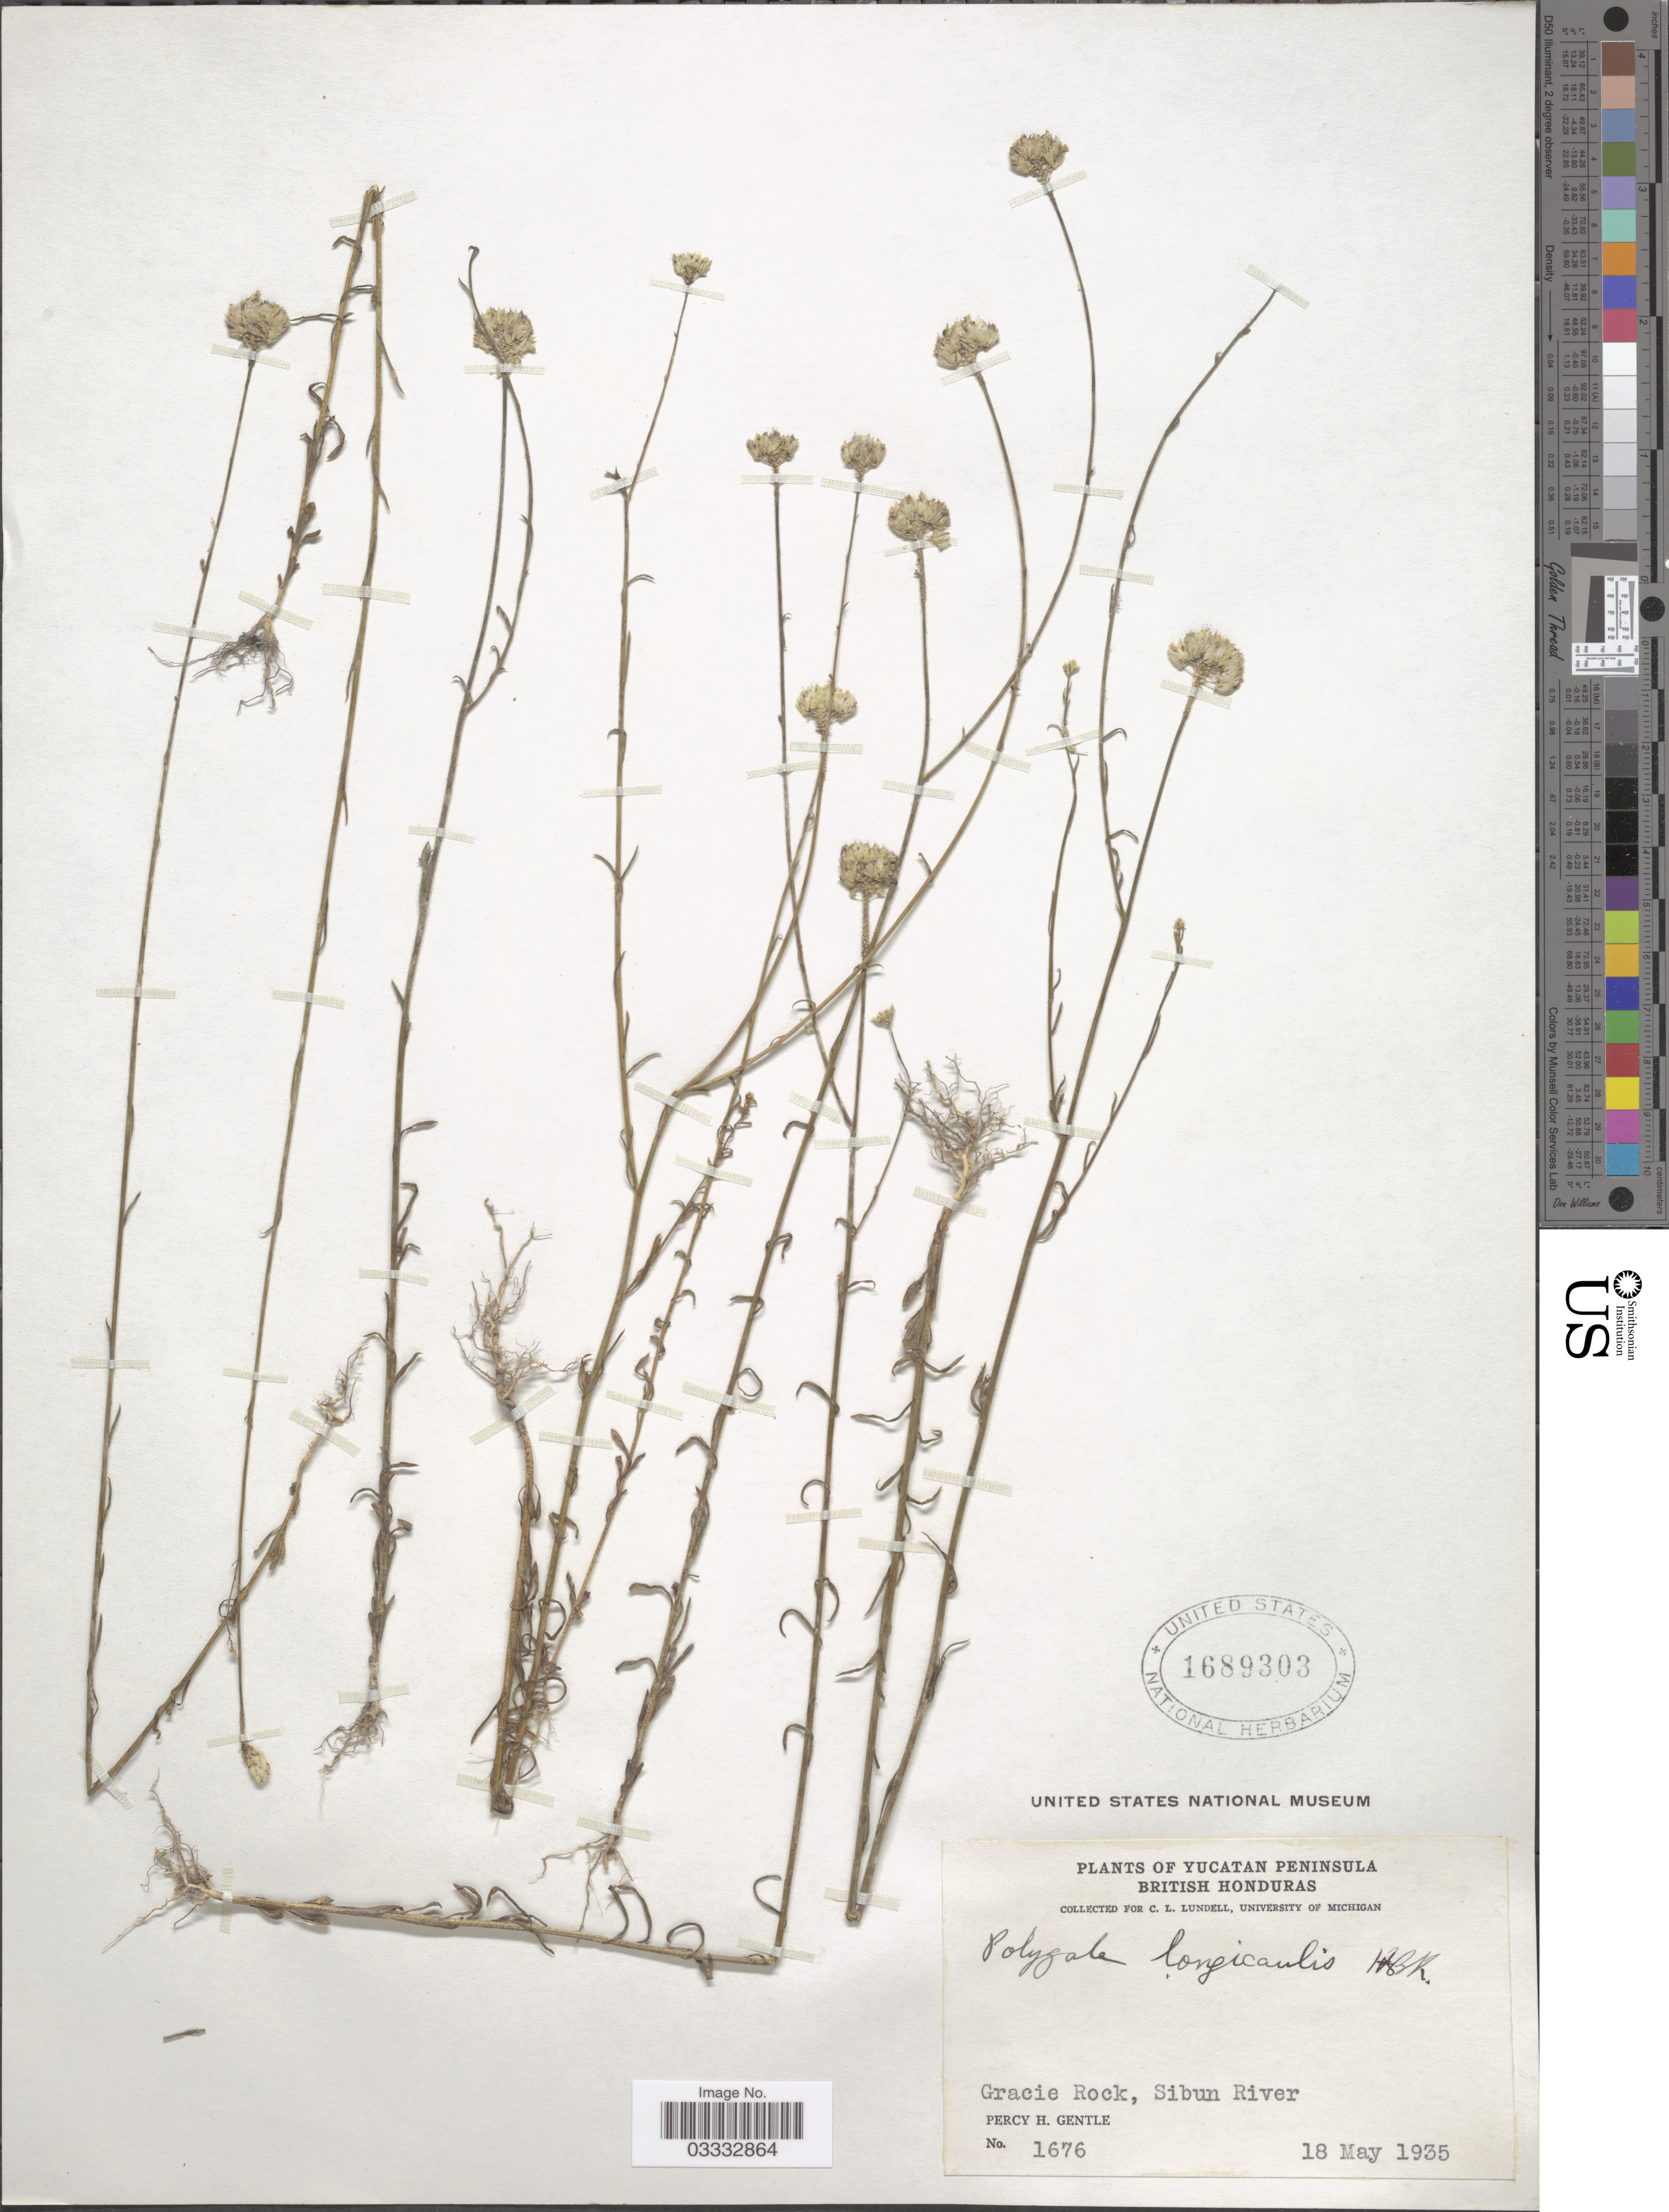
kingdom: Plantae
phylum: Tracheophyta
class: Magnoliopsida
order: Fabales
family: Polygalaceae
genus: Polygala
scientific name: Polygala longicaulis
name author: Kunth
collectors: P. H. Gentle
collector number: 1676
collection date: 1935-05-18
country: Belize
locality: Yucatan Peninsula. British Honduras. Gracie Rock, Sibun River.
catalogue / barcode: US 1689303